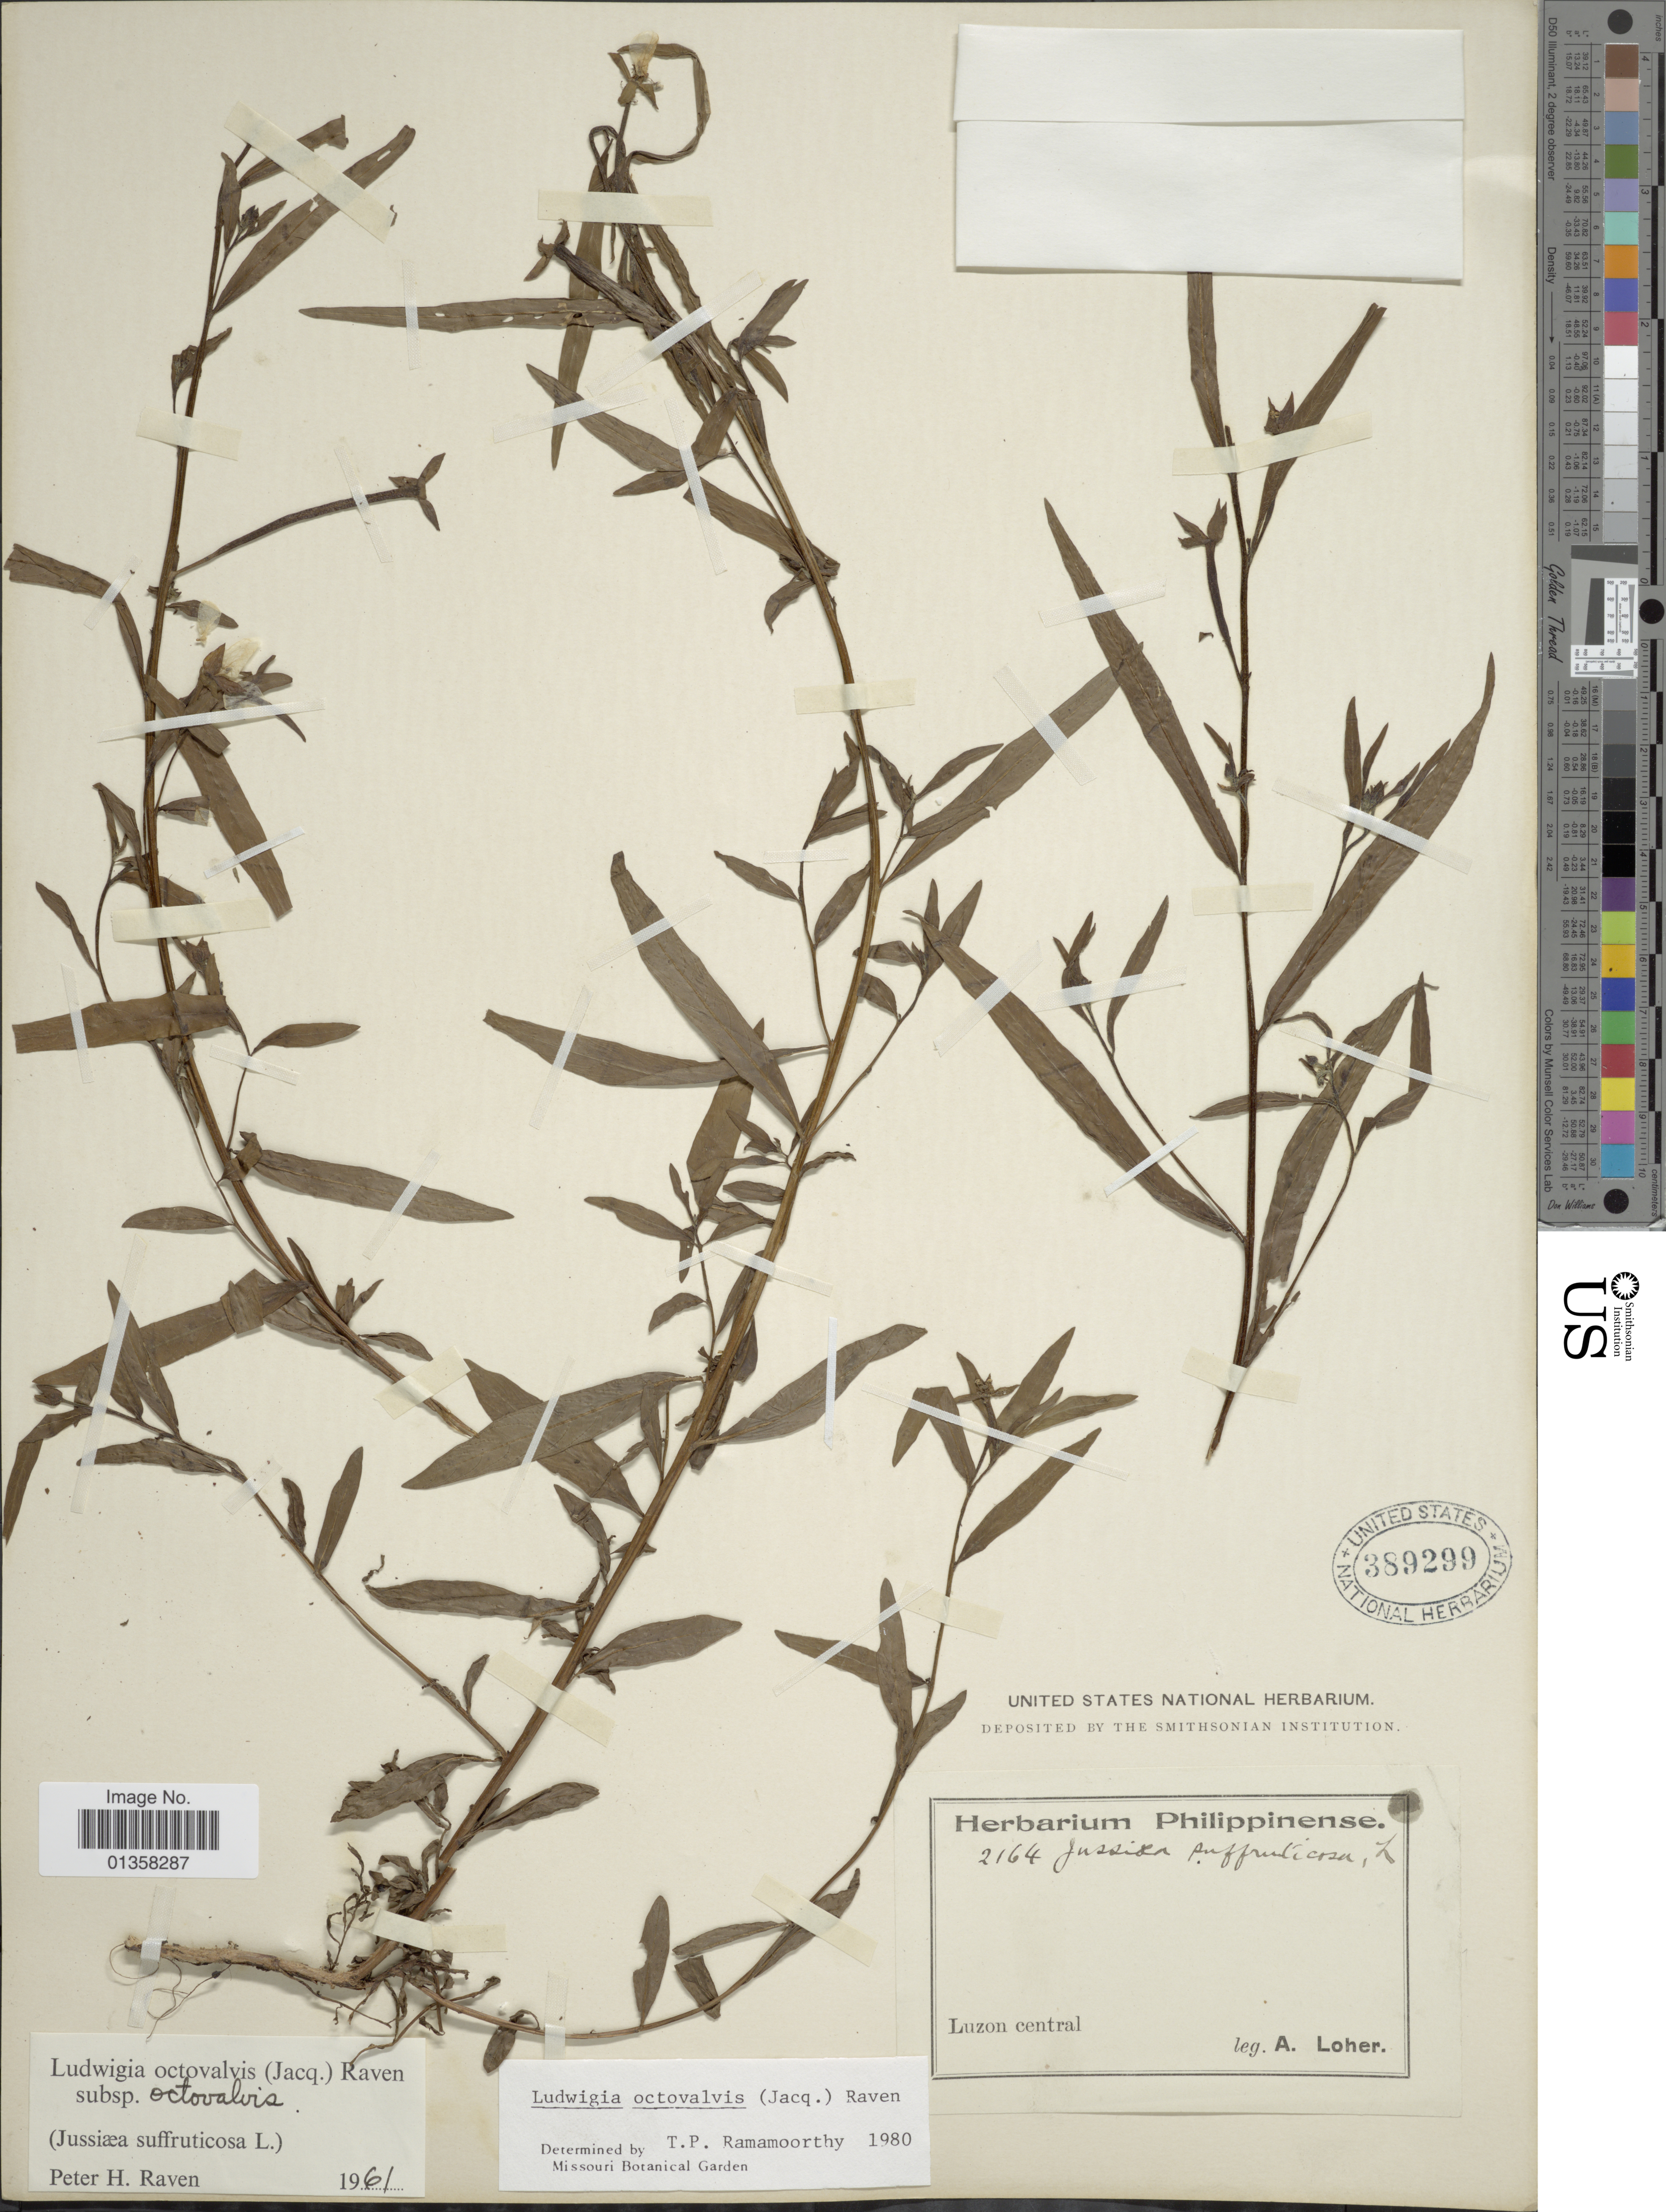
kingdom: Plantae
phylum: Tracheophyta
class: Magnoliopsida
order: Myrtales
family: Onagraceae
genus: Ludwigia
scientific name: Ludwigia octovalvis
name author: (Jacq.) P.H. Raven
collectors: A. Loher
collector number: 2164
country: Philippines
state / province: Central Luzon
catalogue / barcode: US 389299